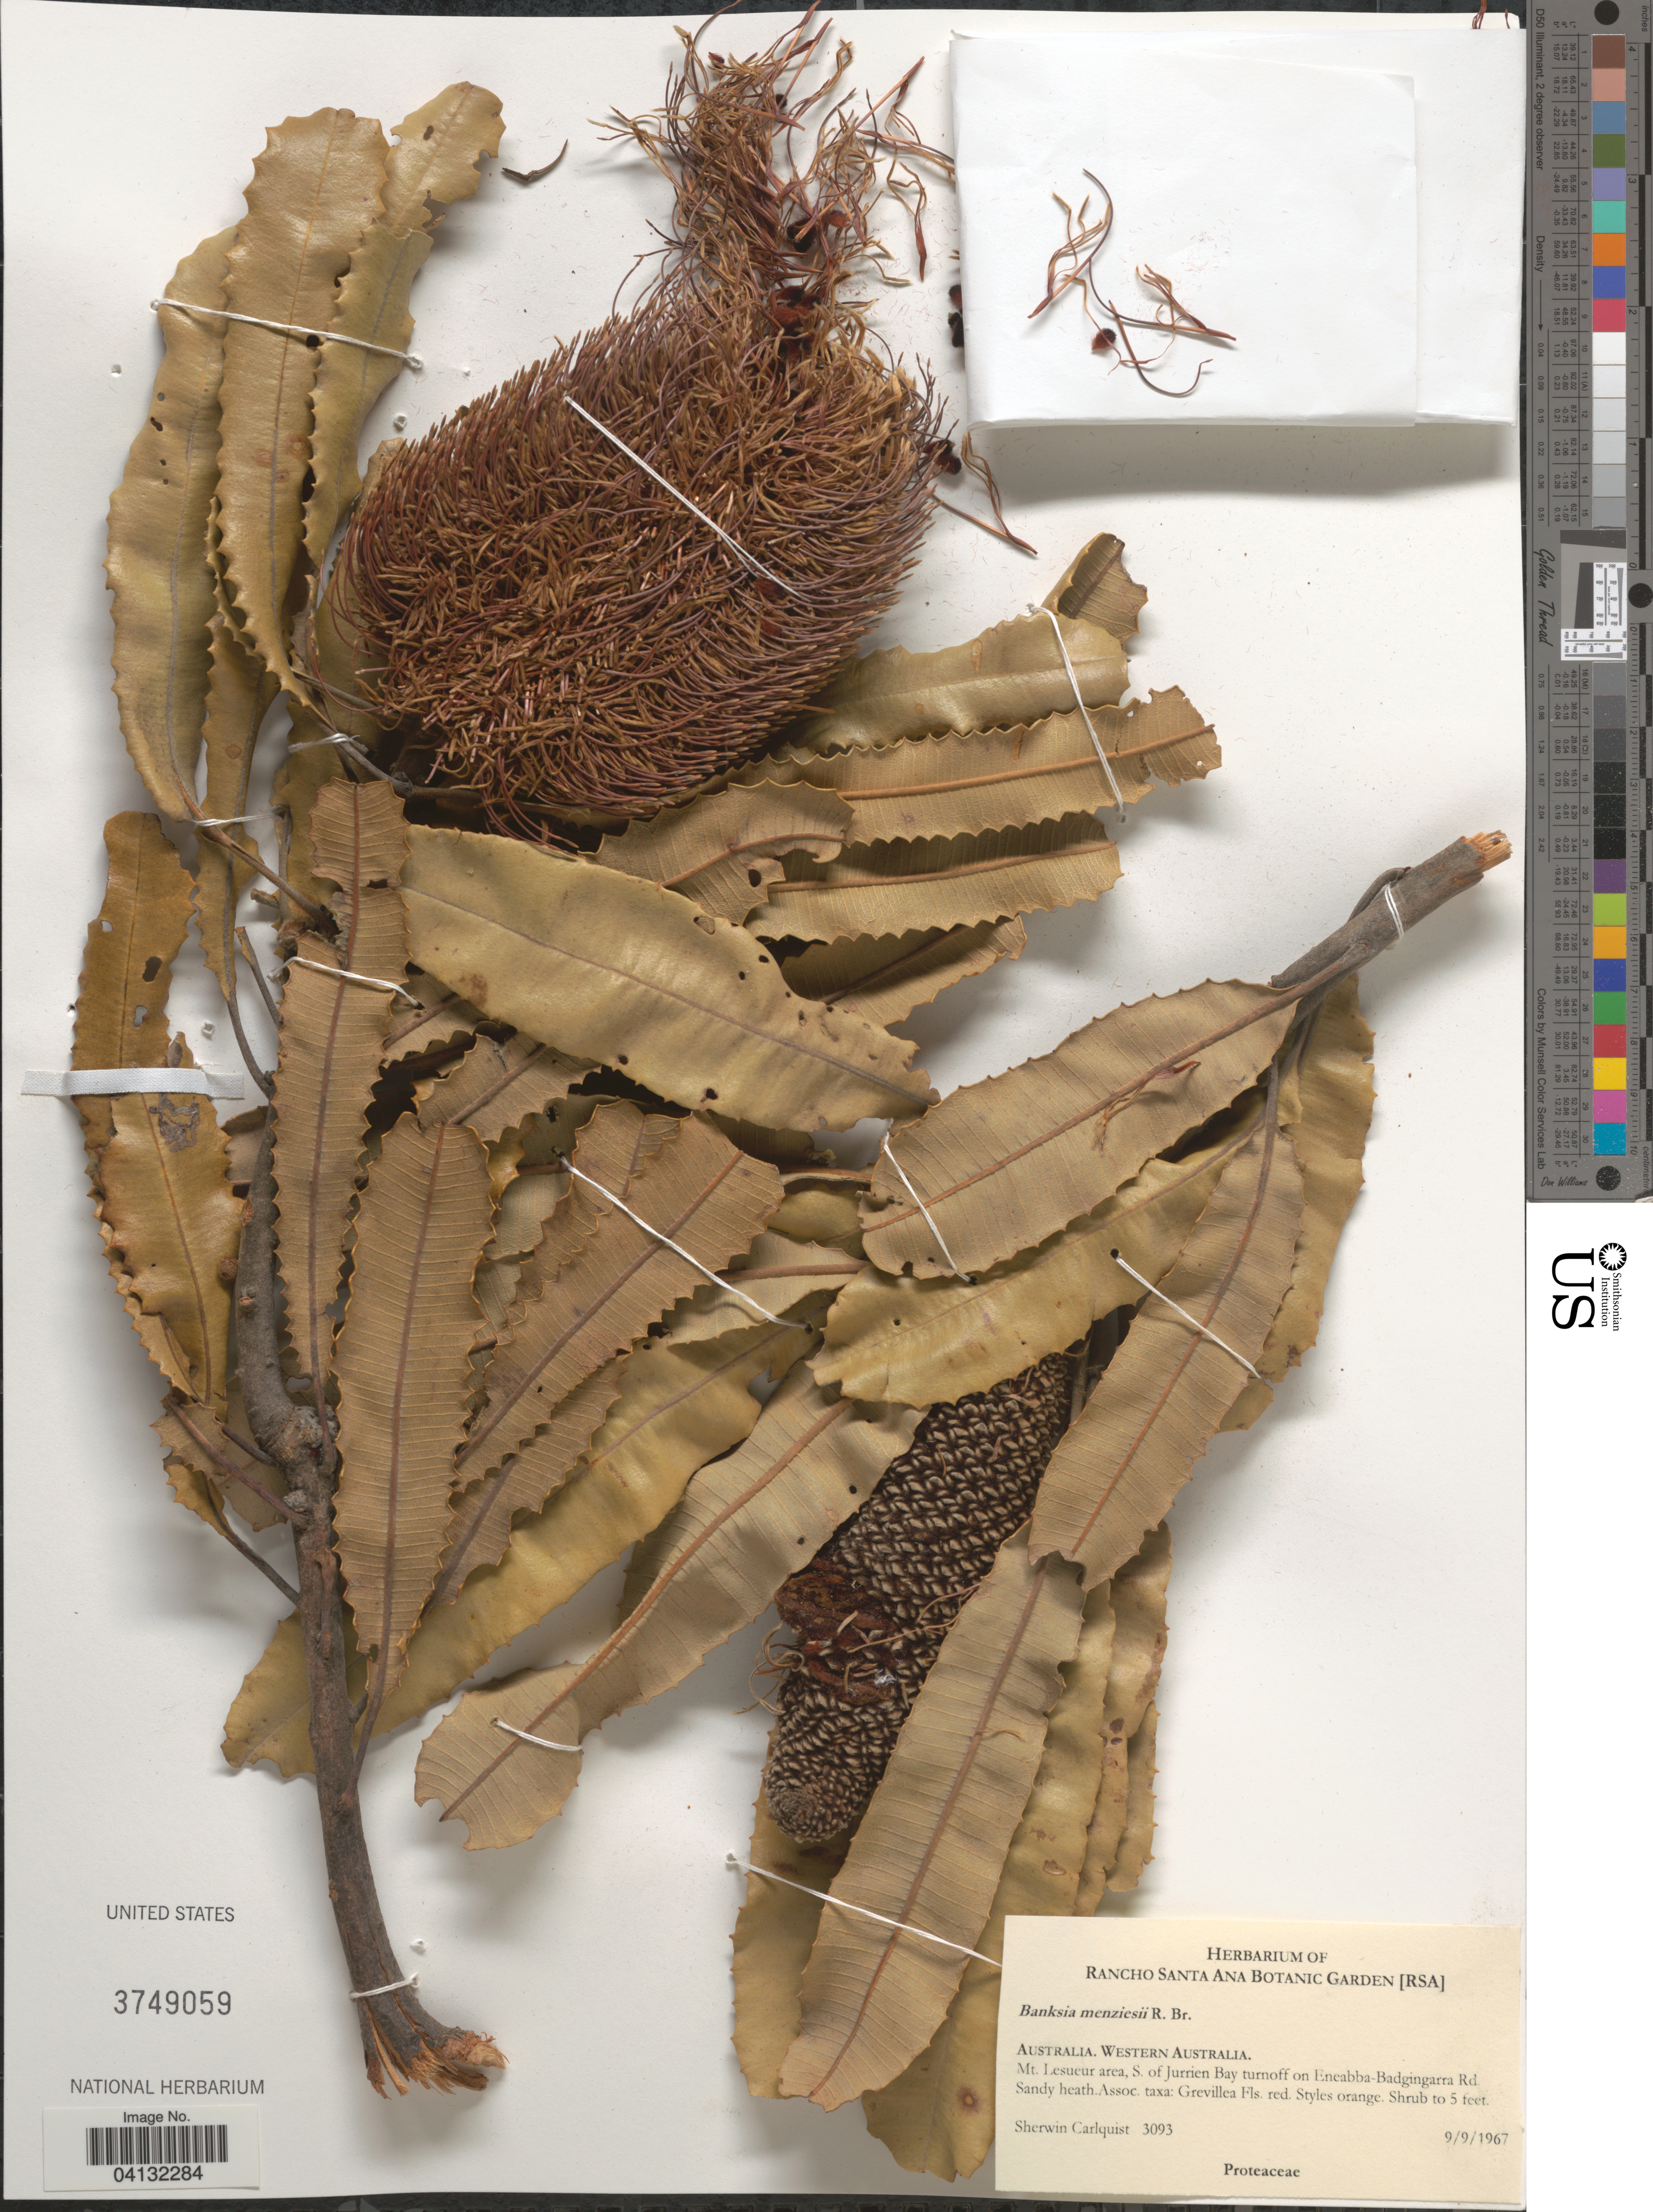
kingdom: Plantae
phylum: Tracheophyta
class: Magnoliopsida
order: Proteales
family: Proteaceae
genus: Banksia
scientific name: Banksia menziesii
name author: R. Br.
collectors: S. Carlquist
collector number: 3093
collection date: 1967-09-09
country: Australia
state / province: Western Australia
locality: Mt. Lesueur area, S. of Jurrien Bay turnoff on Eneabba-Badgingarra Rd.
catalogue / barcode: US 3749059